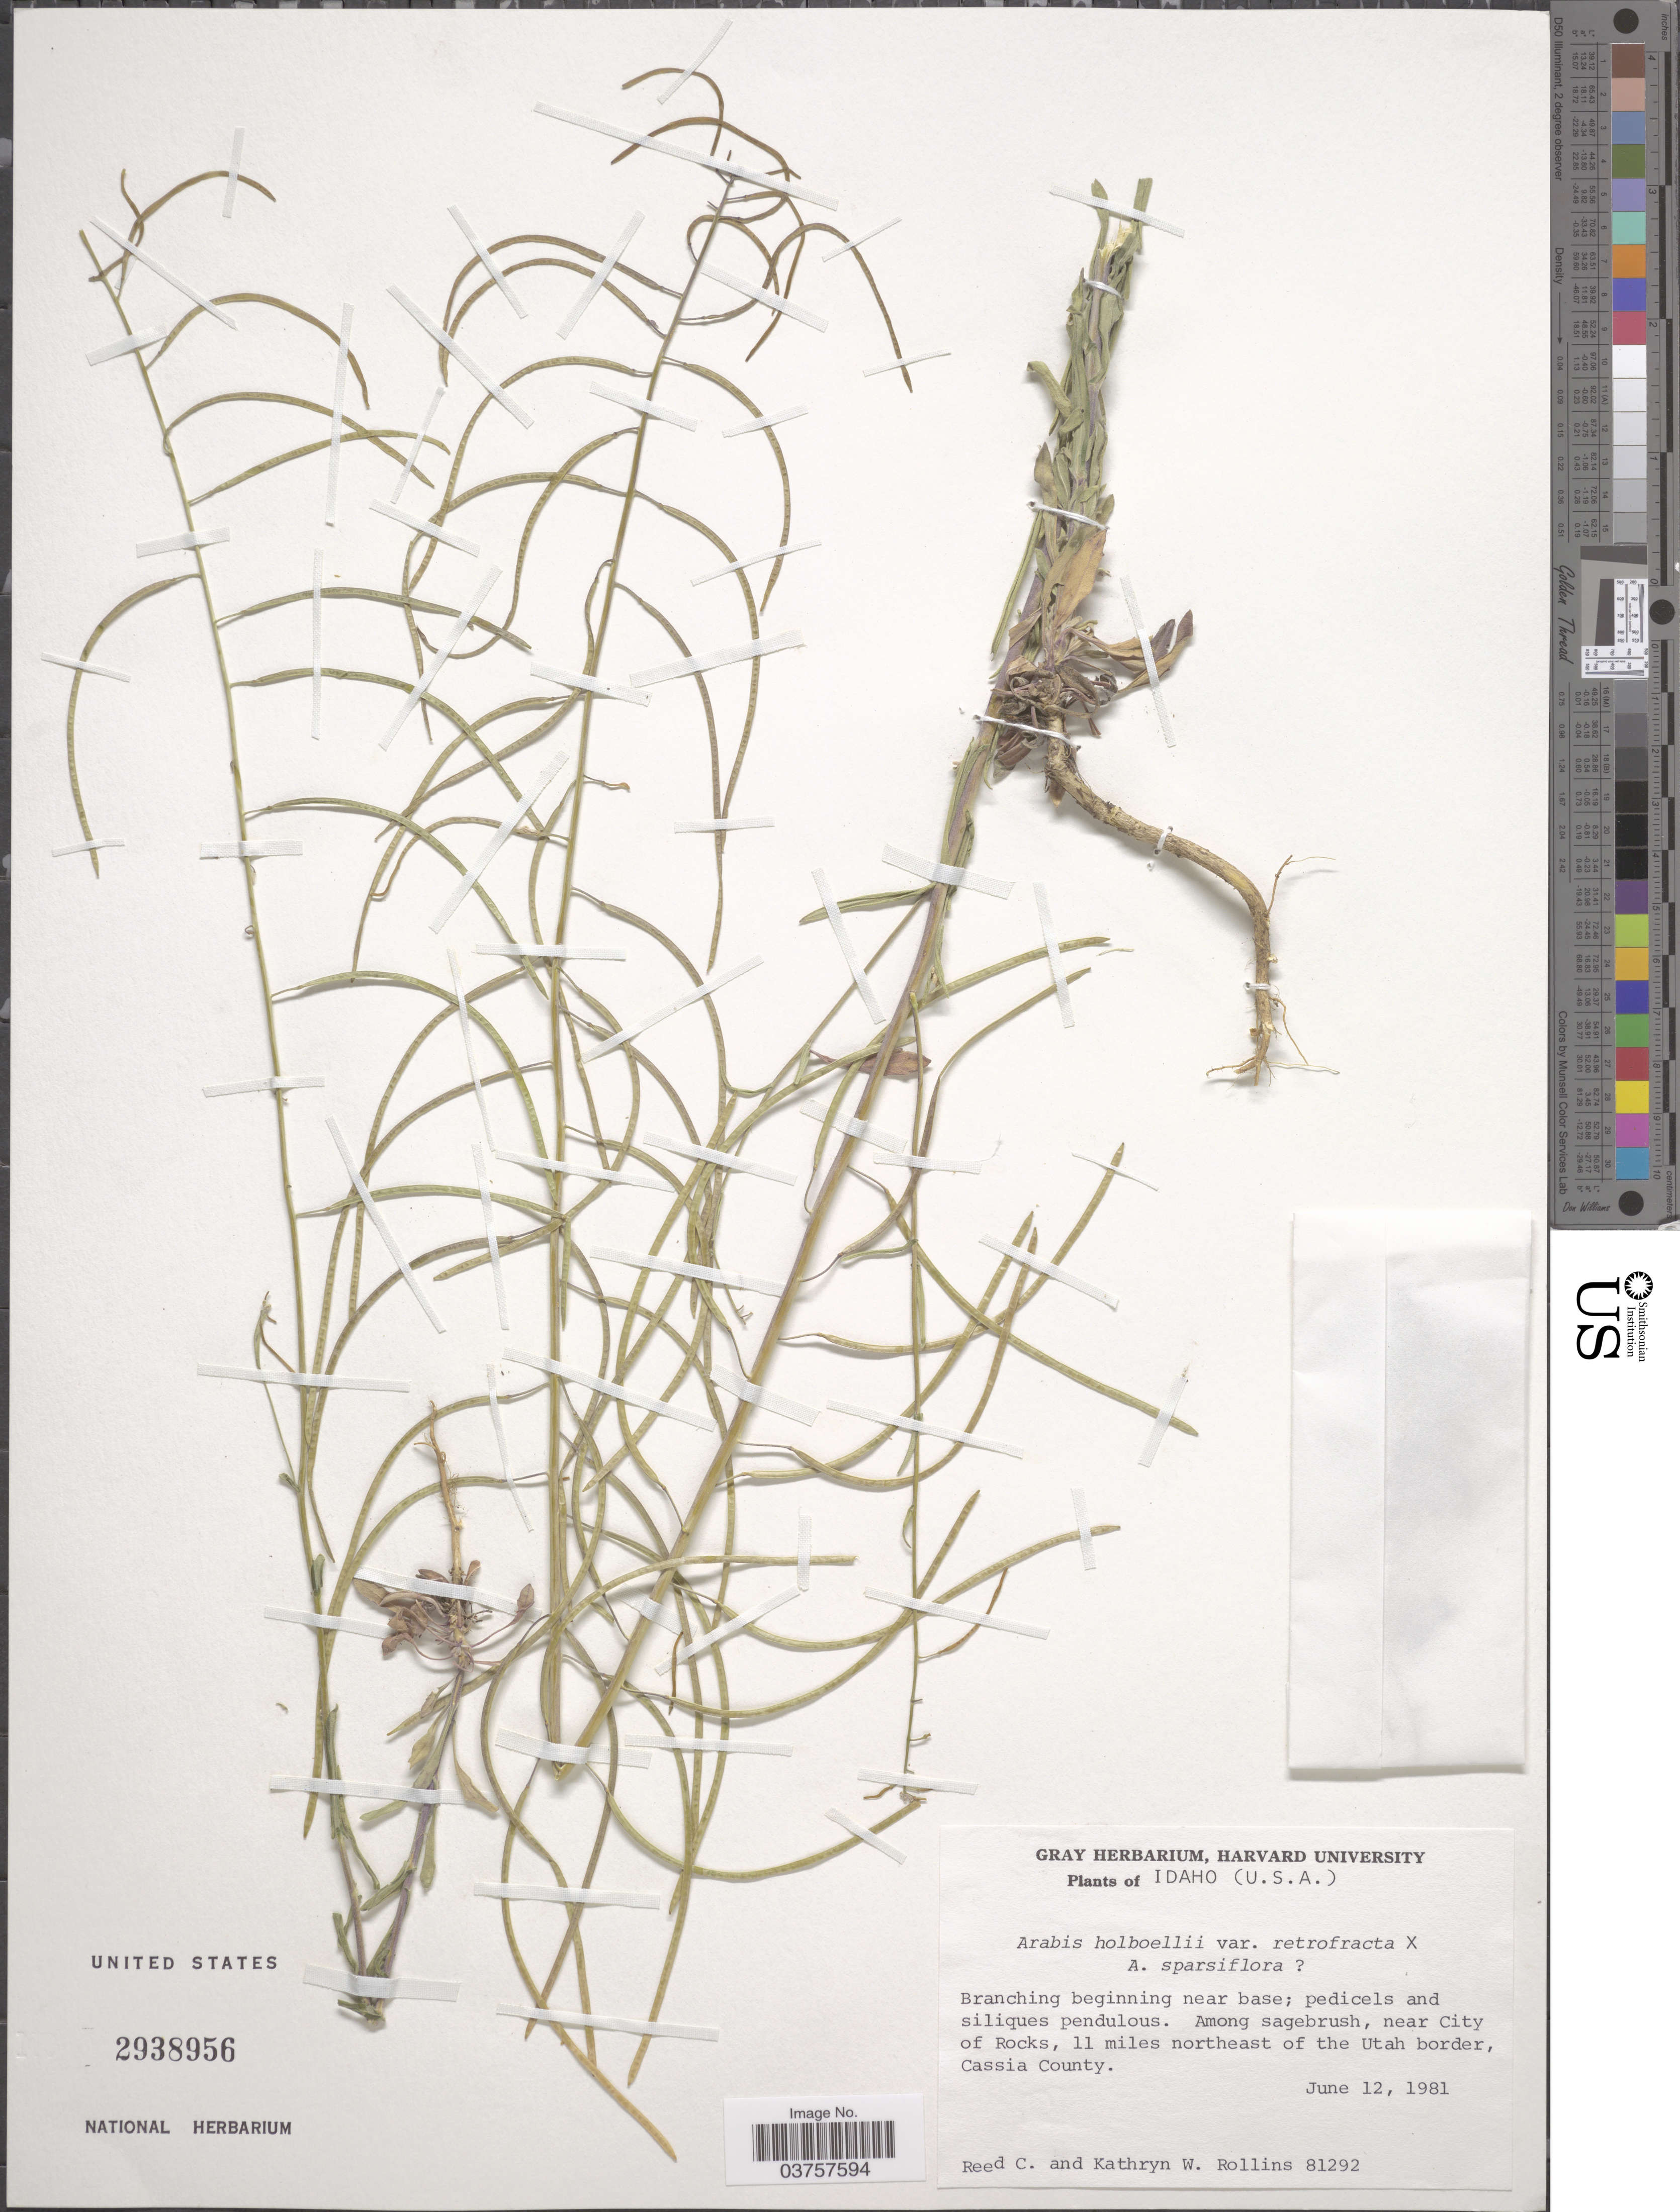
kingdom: Plantae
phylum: Tracheophyta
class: Magnoliopsida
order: Brassicales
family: Brassicaceae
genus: Arabis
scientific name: Arabis holboellii var. retrofracta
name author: Rydb.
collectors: R. C. Rollins & K. W. Rollins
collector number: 81292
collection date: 1981-06-12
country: United States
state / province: Idaho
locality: Near City of Rocks, 11 miles northeast of the Utah border, Cassia County.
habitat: among sagebrush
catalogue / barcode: US 2938956